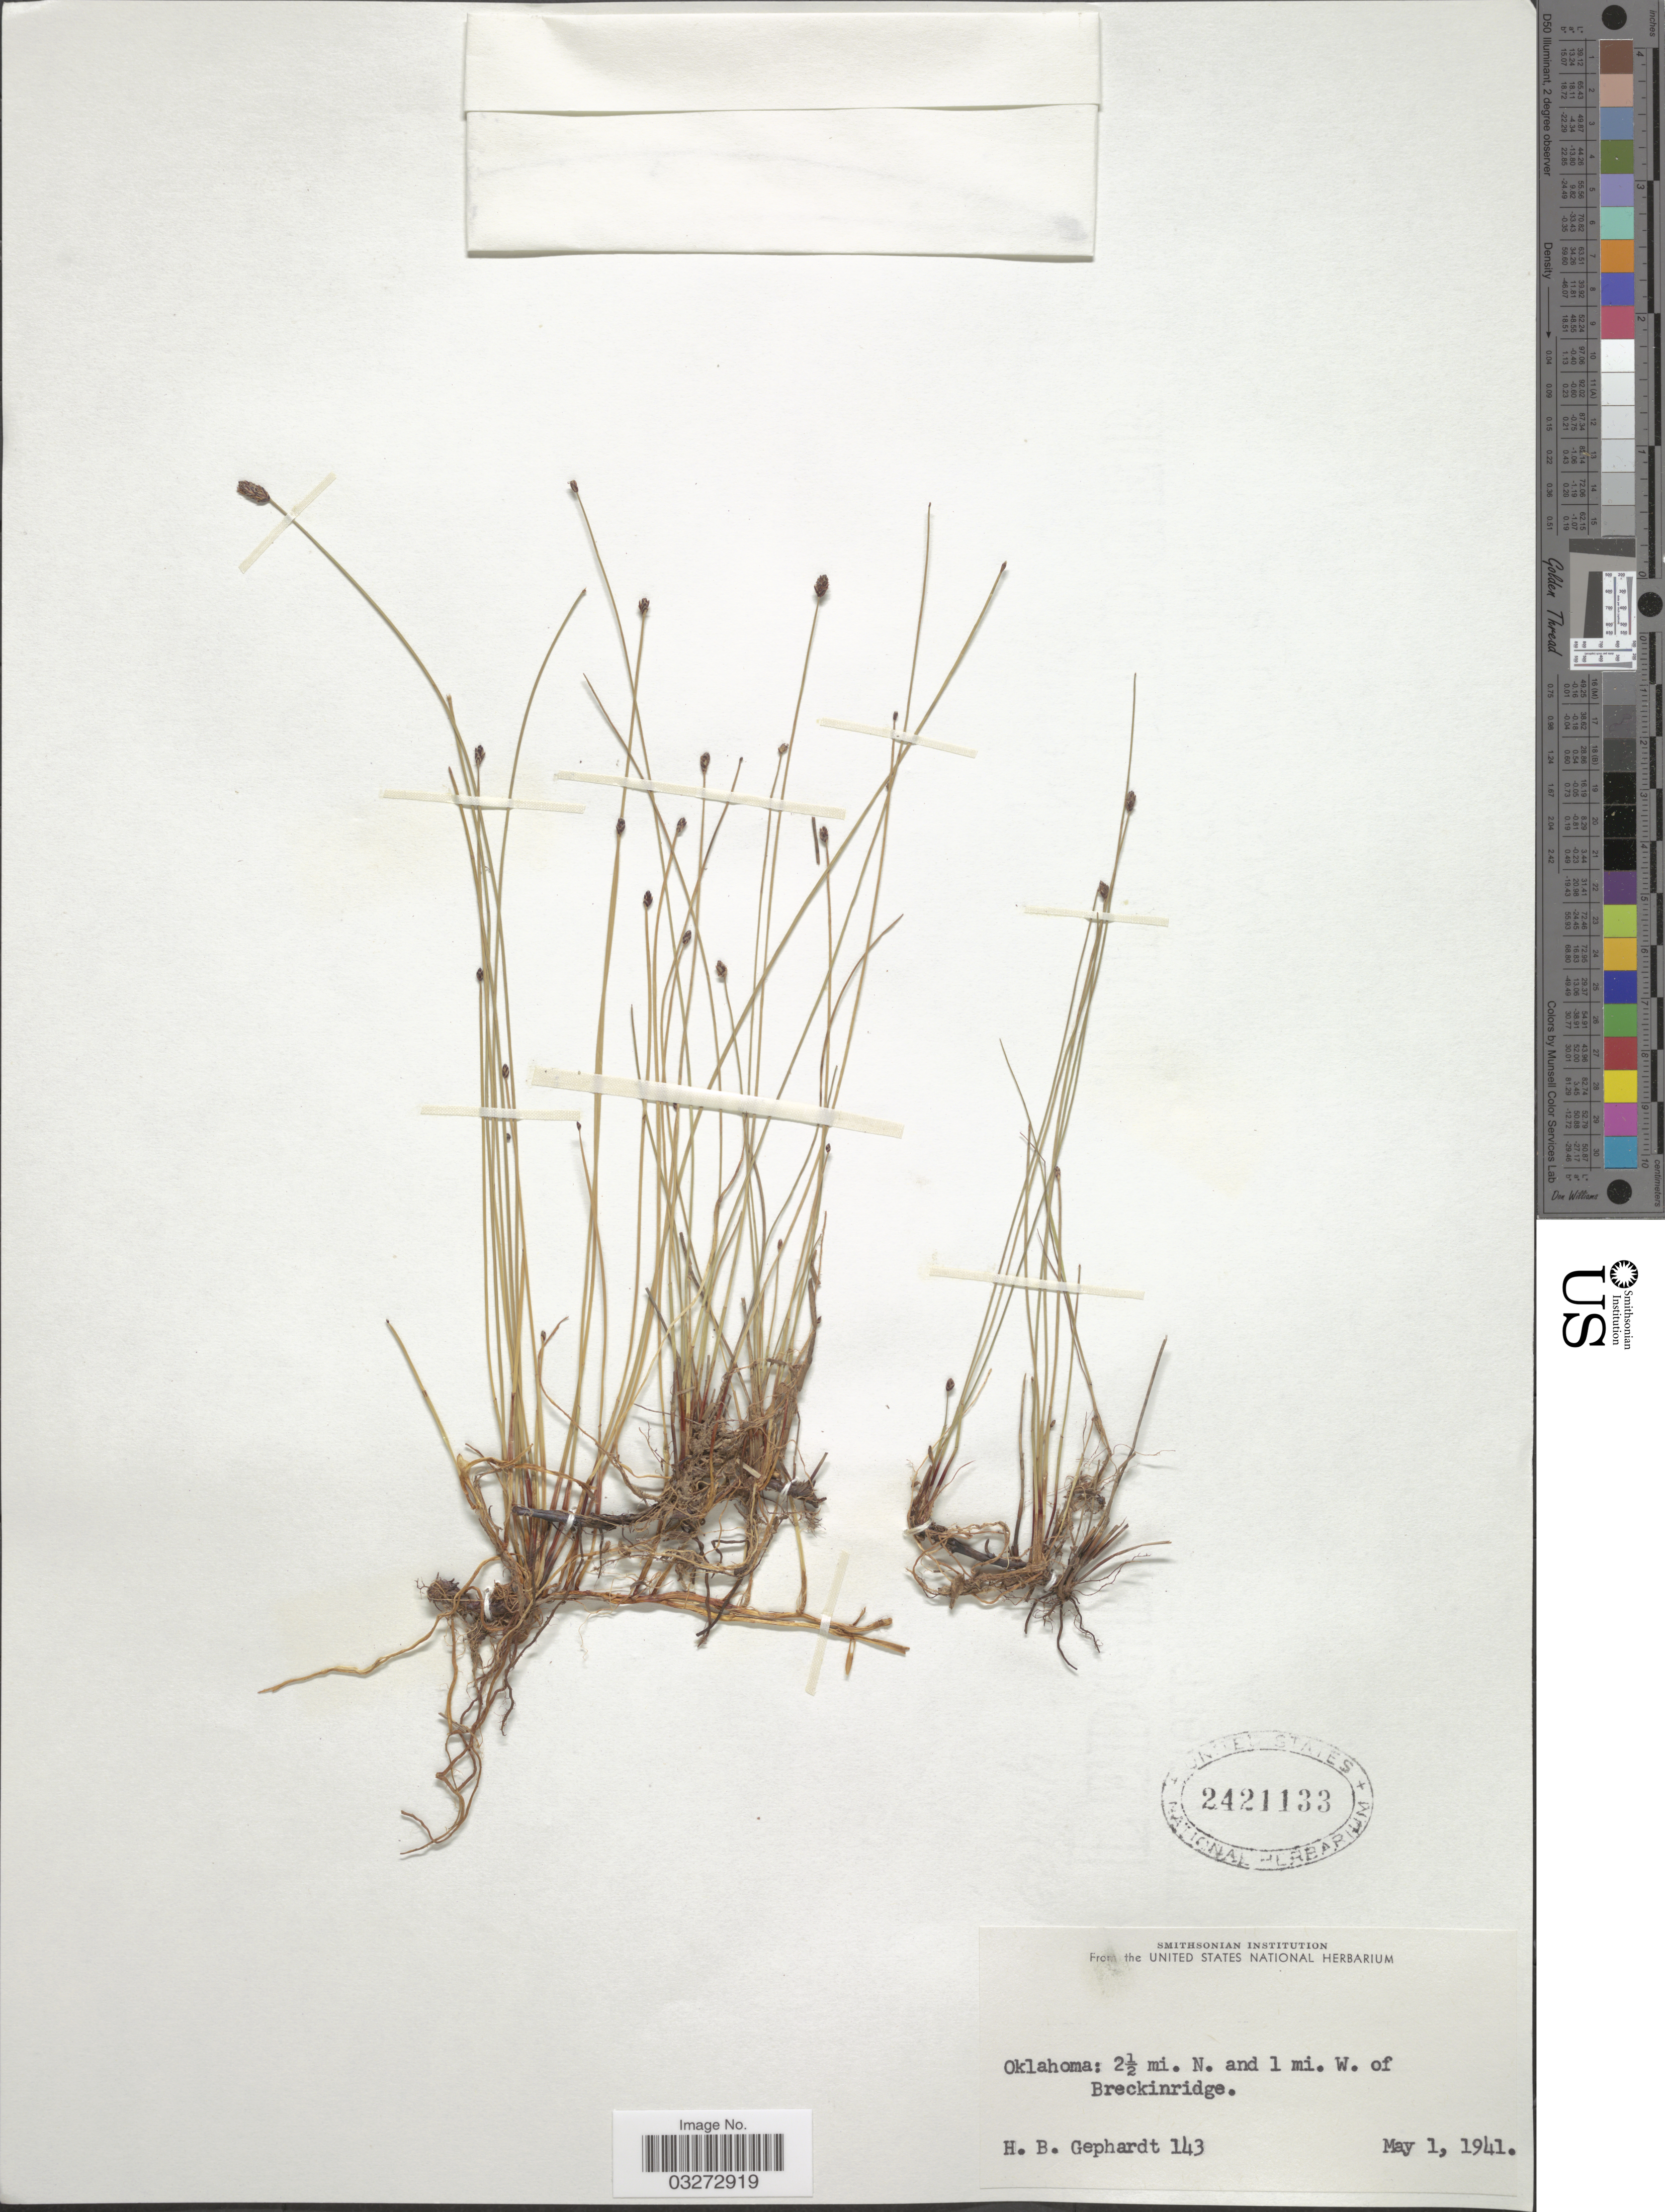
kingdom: Plantae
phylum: Tracheophyta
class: Liliopsida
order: Poales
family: Cyperaceae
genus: Eleocharis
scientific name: Eleocharis occulta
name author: S.G. Sm.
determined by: Ward, Scott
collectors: H. Gephardt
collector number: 143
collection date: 1941-05-01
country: United States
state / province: Oklahoma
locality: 2½ mi. N. and 1 mi. W. of Breckinridge.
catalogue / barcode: US 2421133